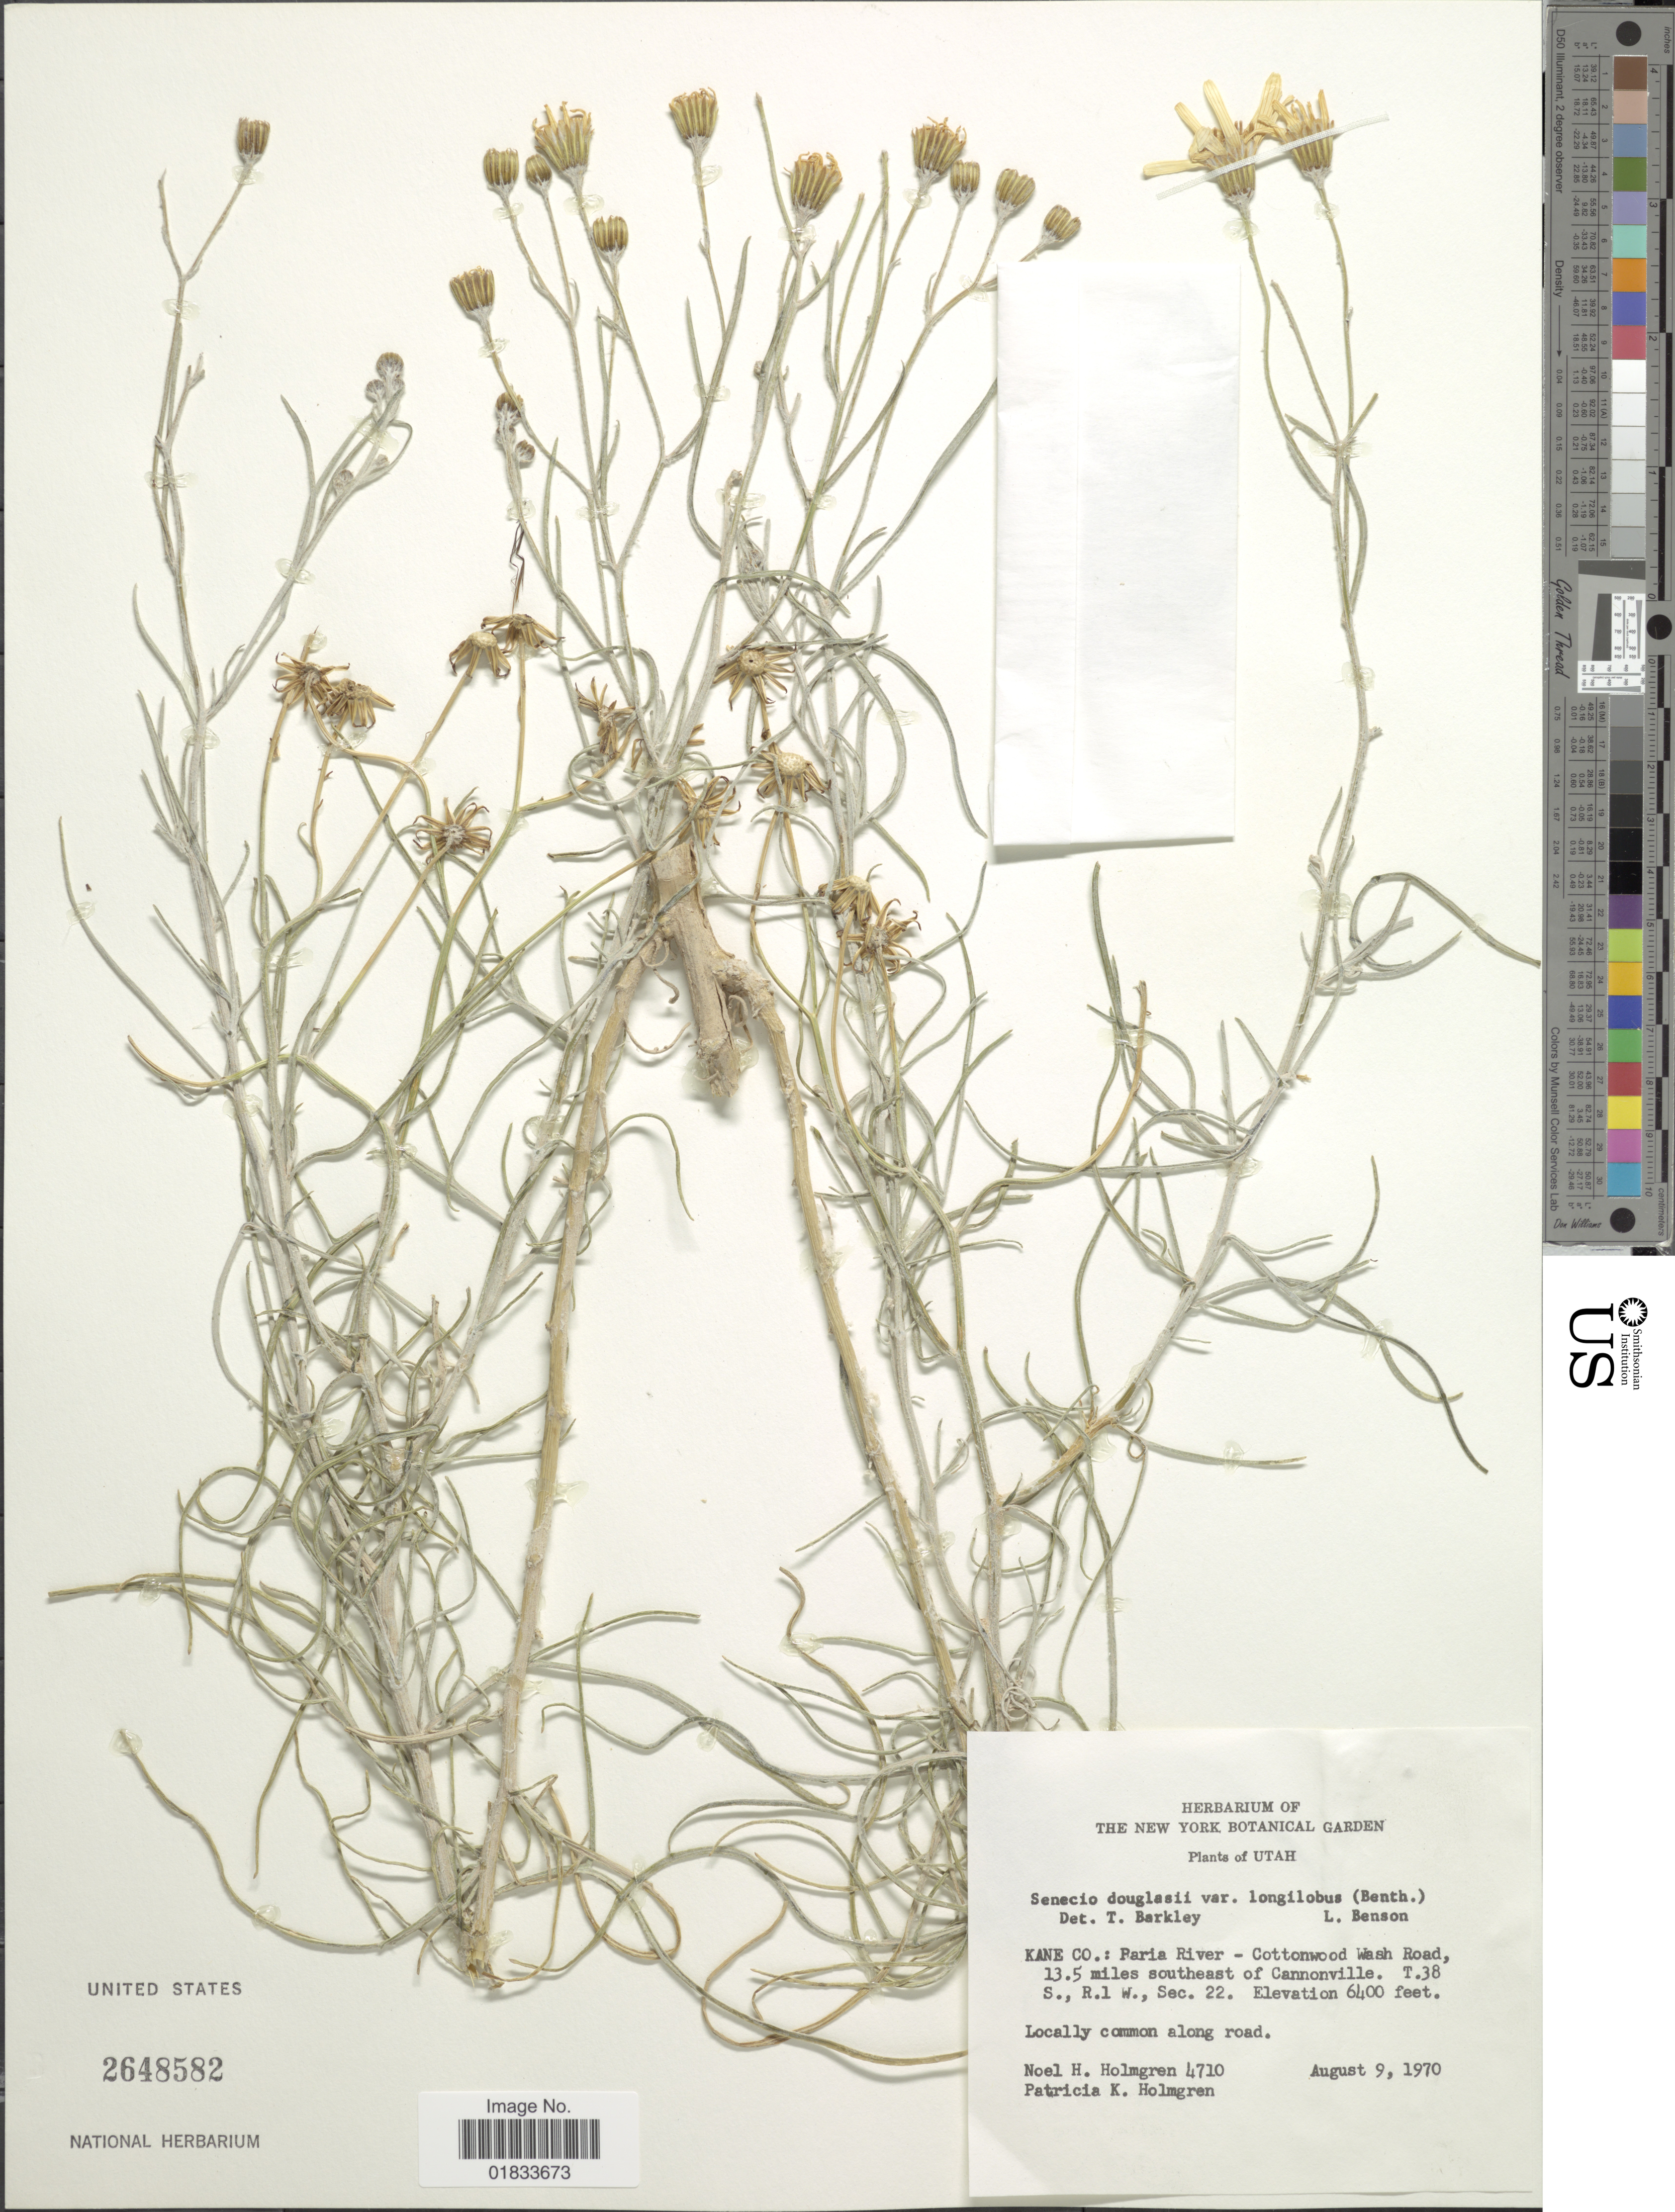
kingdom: Plantae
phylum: Tracheophyta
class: Magnoliopsida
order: Asterales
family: Asteraceae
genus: Senecio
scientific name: Senecio flaccidus var. flaccidus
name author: Less.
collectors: N. H. Holmgren & P. K. Holmgren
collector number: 4710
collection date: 1970-08-09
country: United States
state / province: Utah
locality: Kane Co.: Paria River - Cottonwood Wash Road, 13.5 miles southeast of Cannonville T38S, R1W, Sec. 22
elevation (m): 1951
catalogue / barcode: US 2648582